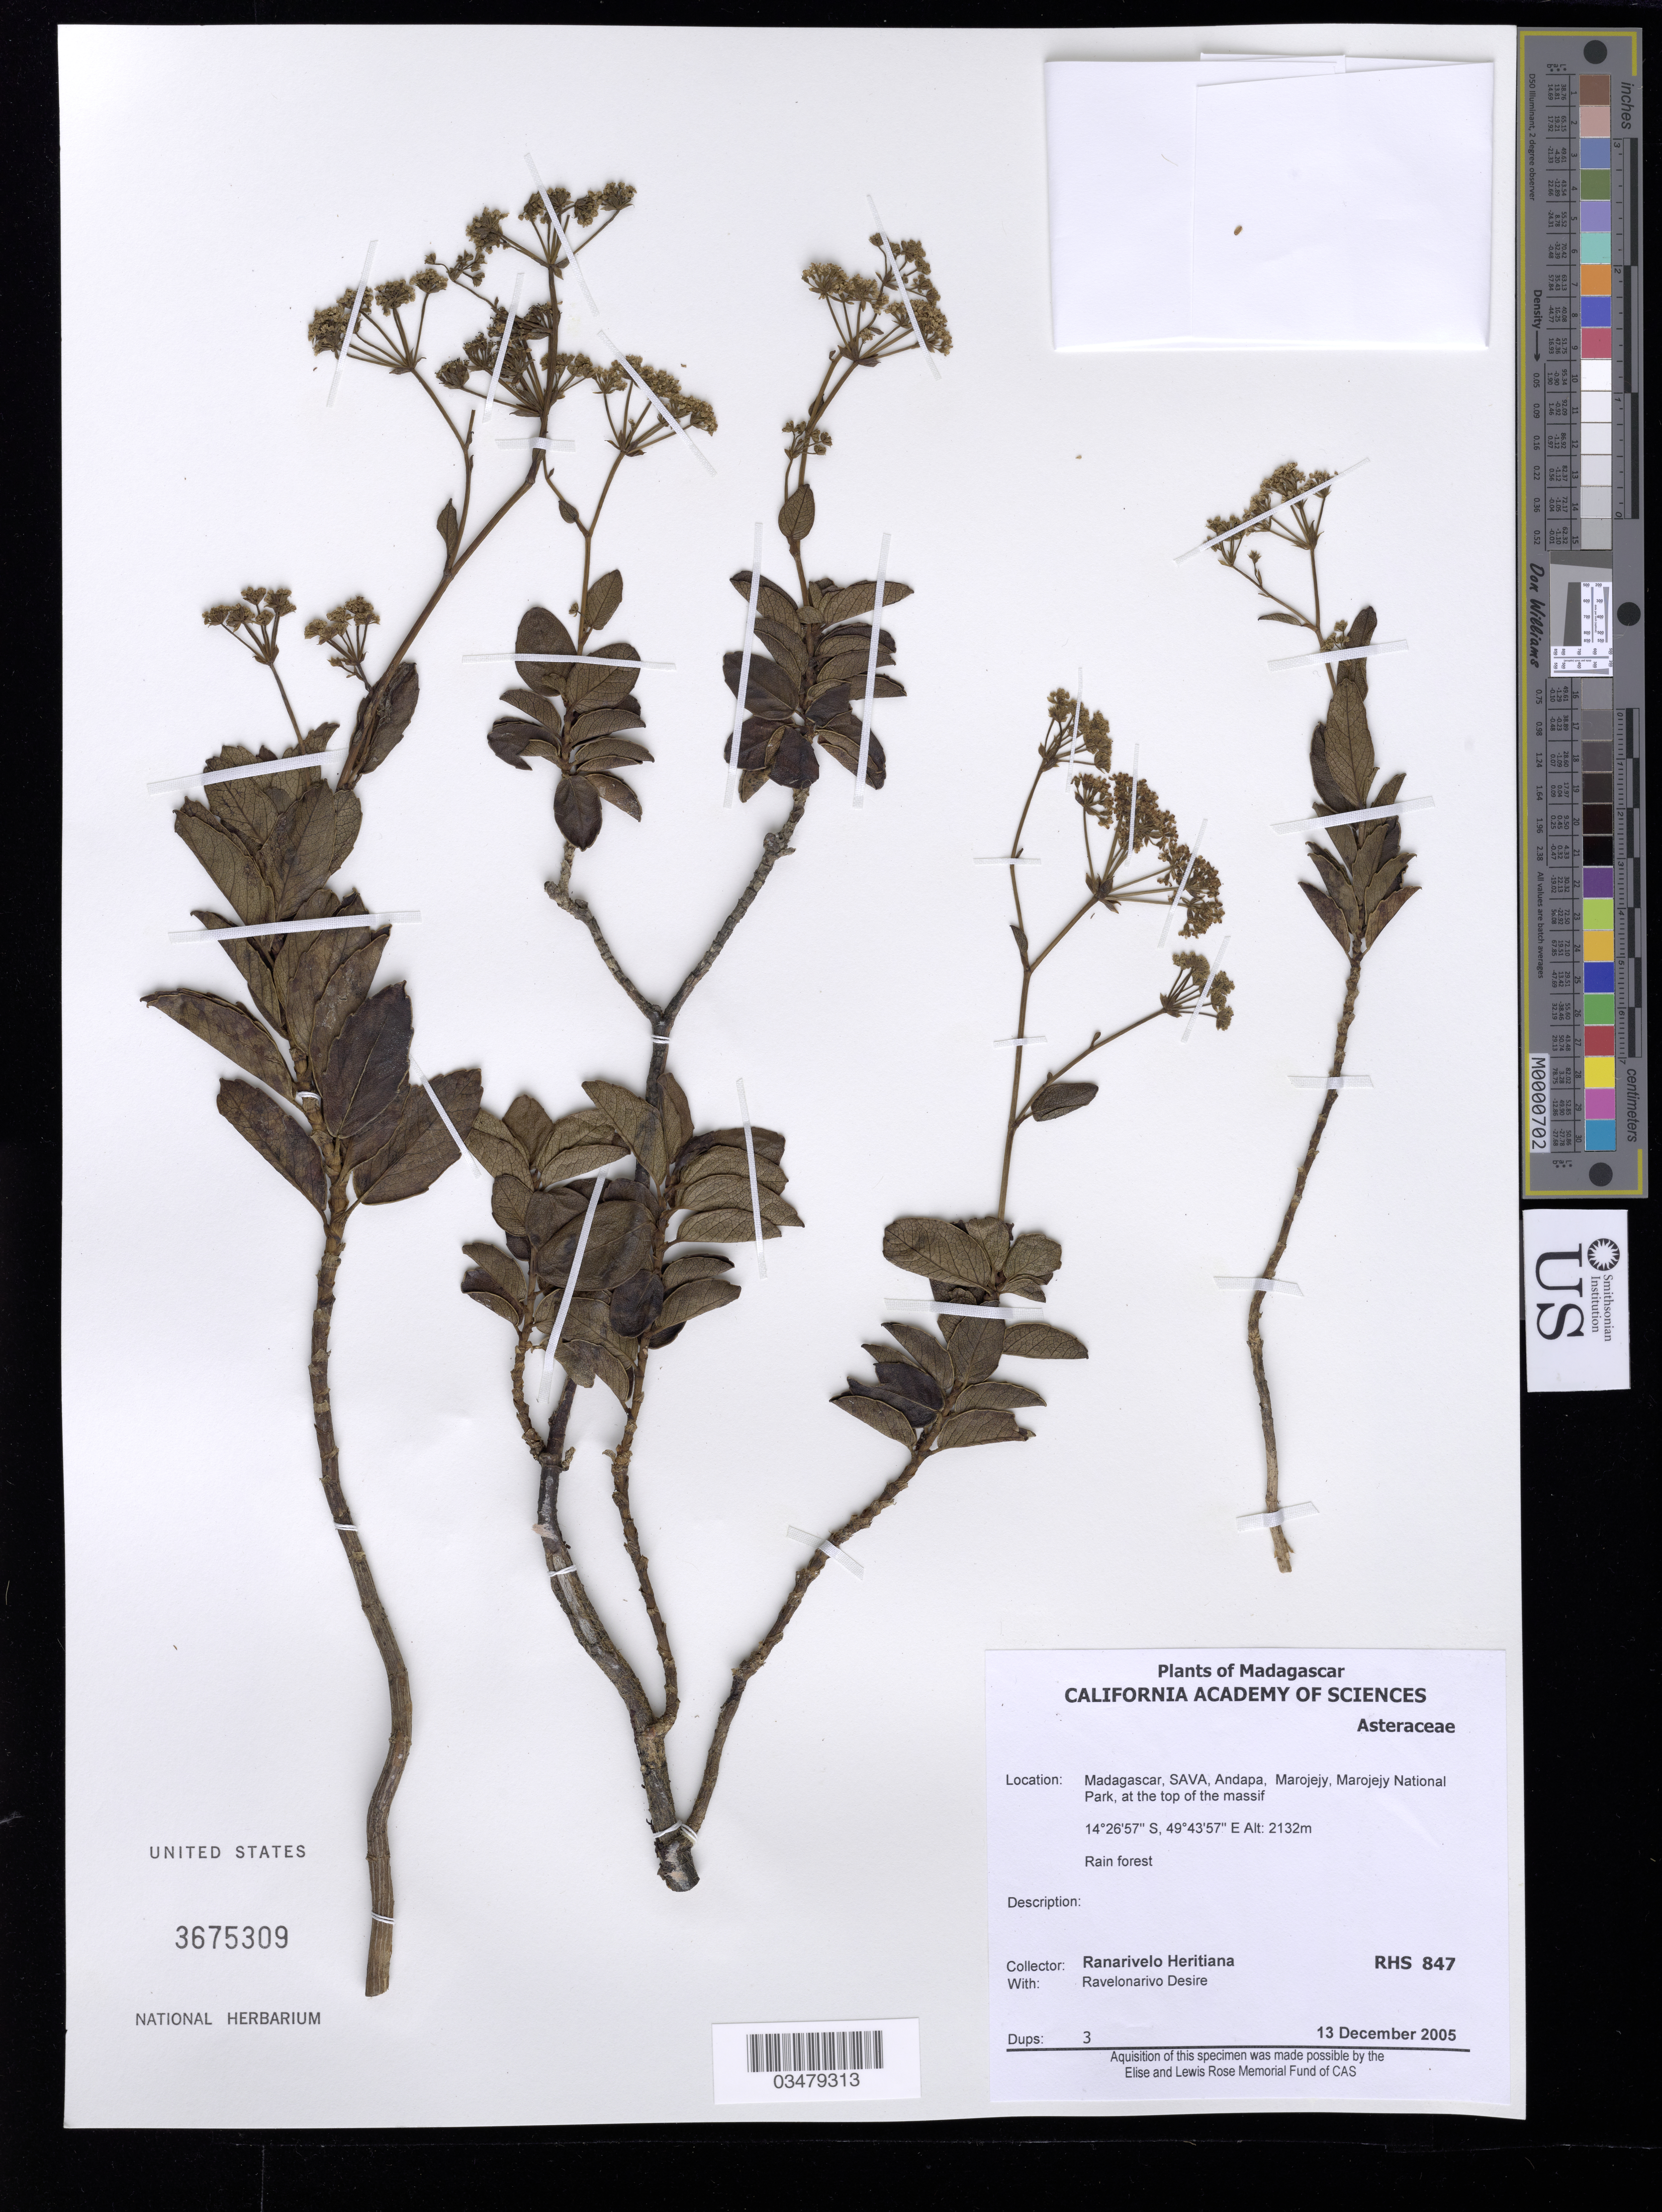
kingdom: Plantae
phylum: Tracheophyta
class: Magnoliopsida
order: Asterales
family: Asteraceae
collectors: R. Heritiana & D. Ravelonarivo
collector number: RHS 847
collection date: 2005-12-13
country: Madagascar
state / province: Sava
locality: Andapa, Marojejy, Marojejy National Park, at the top of the massif.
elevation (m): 2132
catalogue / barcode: US 3675309